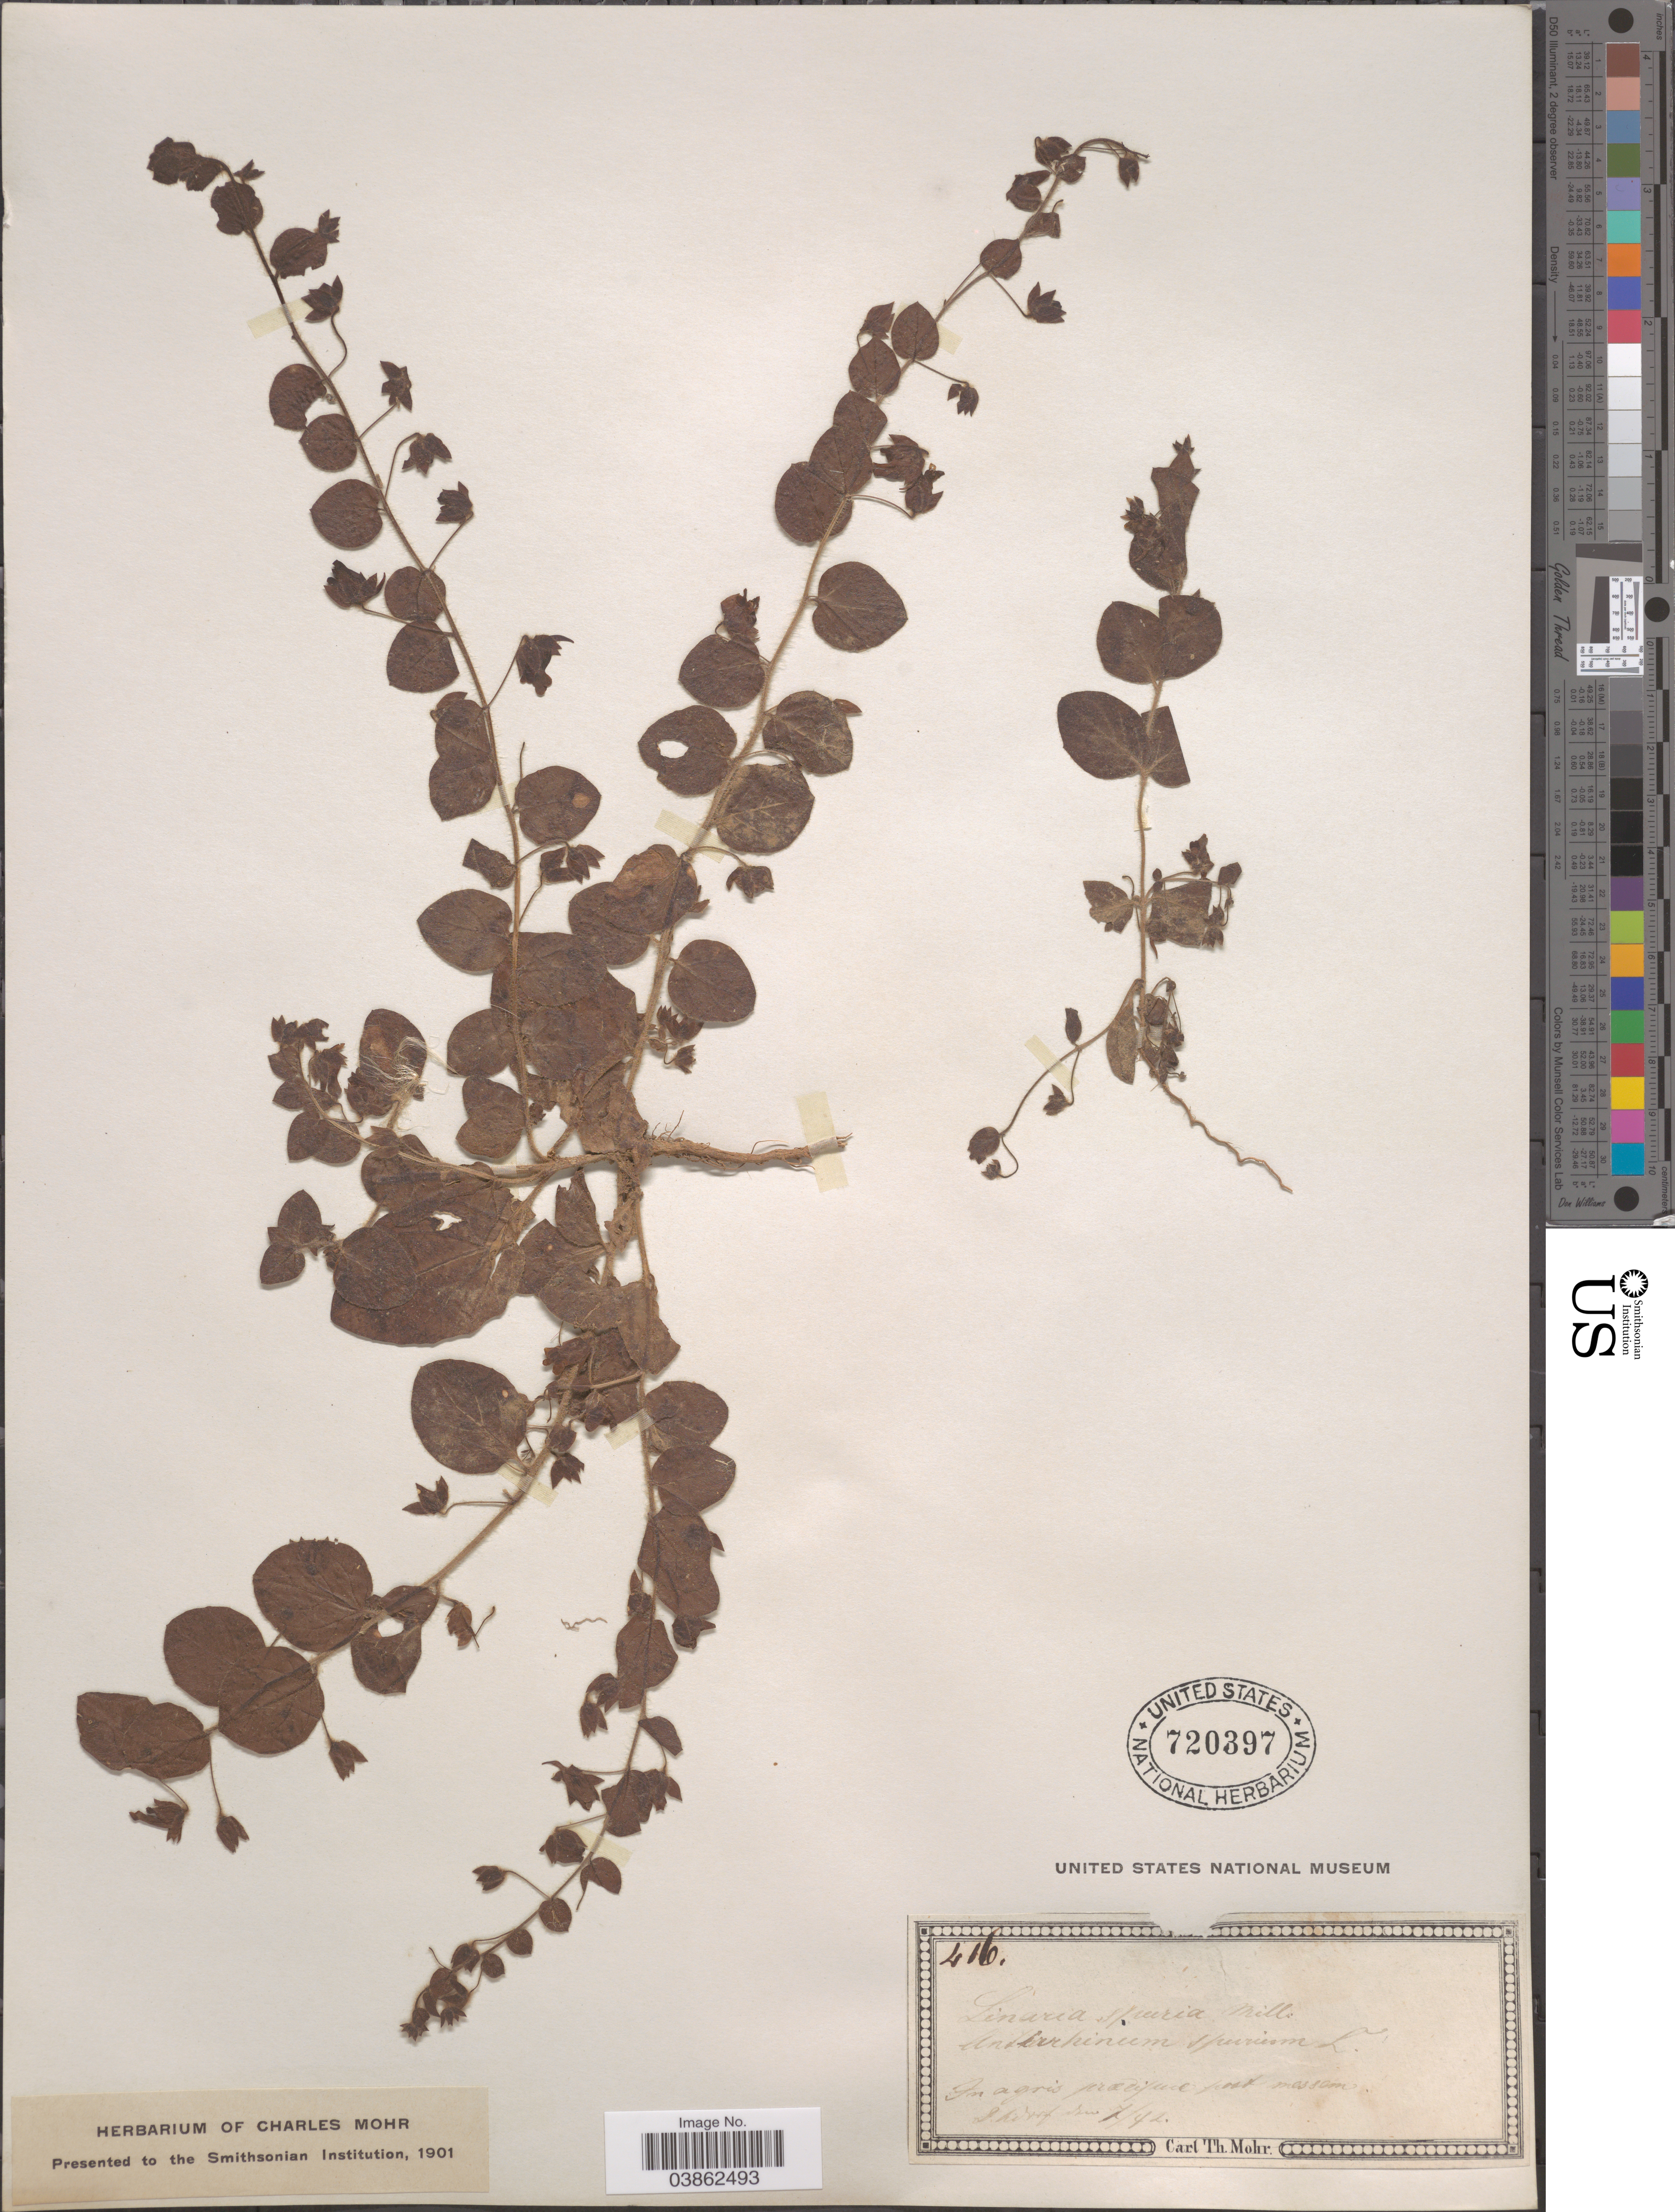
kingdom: Plantae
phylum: Tracheophyta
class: Magnoliopsida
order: Lamiales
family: Plantaginaceae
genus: Elatinoides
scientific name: Elatinoides spuria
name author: (L.) Wettst.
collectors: C. Mohr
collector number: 416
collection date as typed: Transcribed d/m/y: /7/42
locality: In agris preaifne post messem. [interpreted]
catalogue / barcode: US 720397